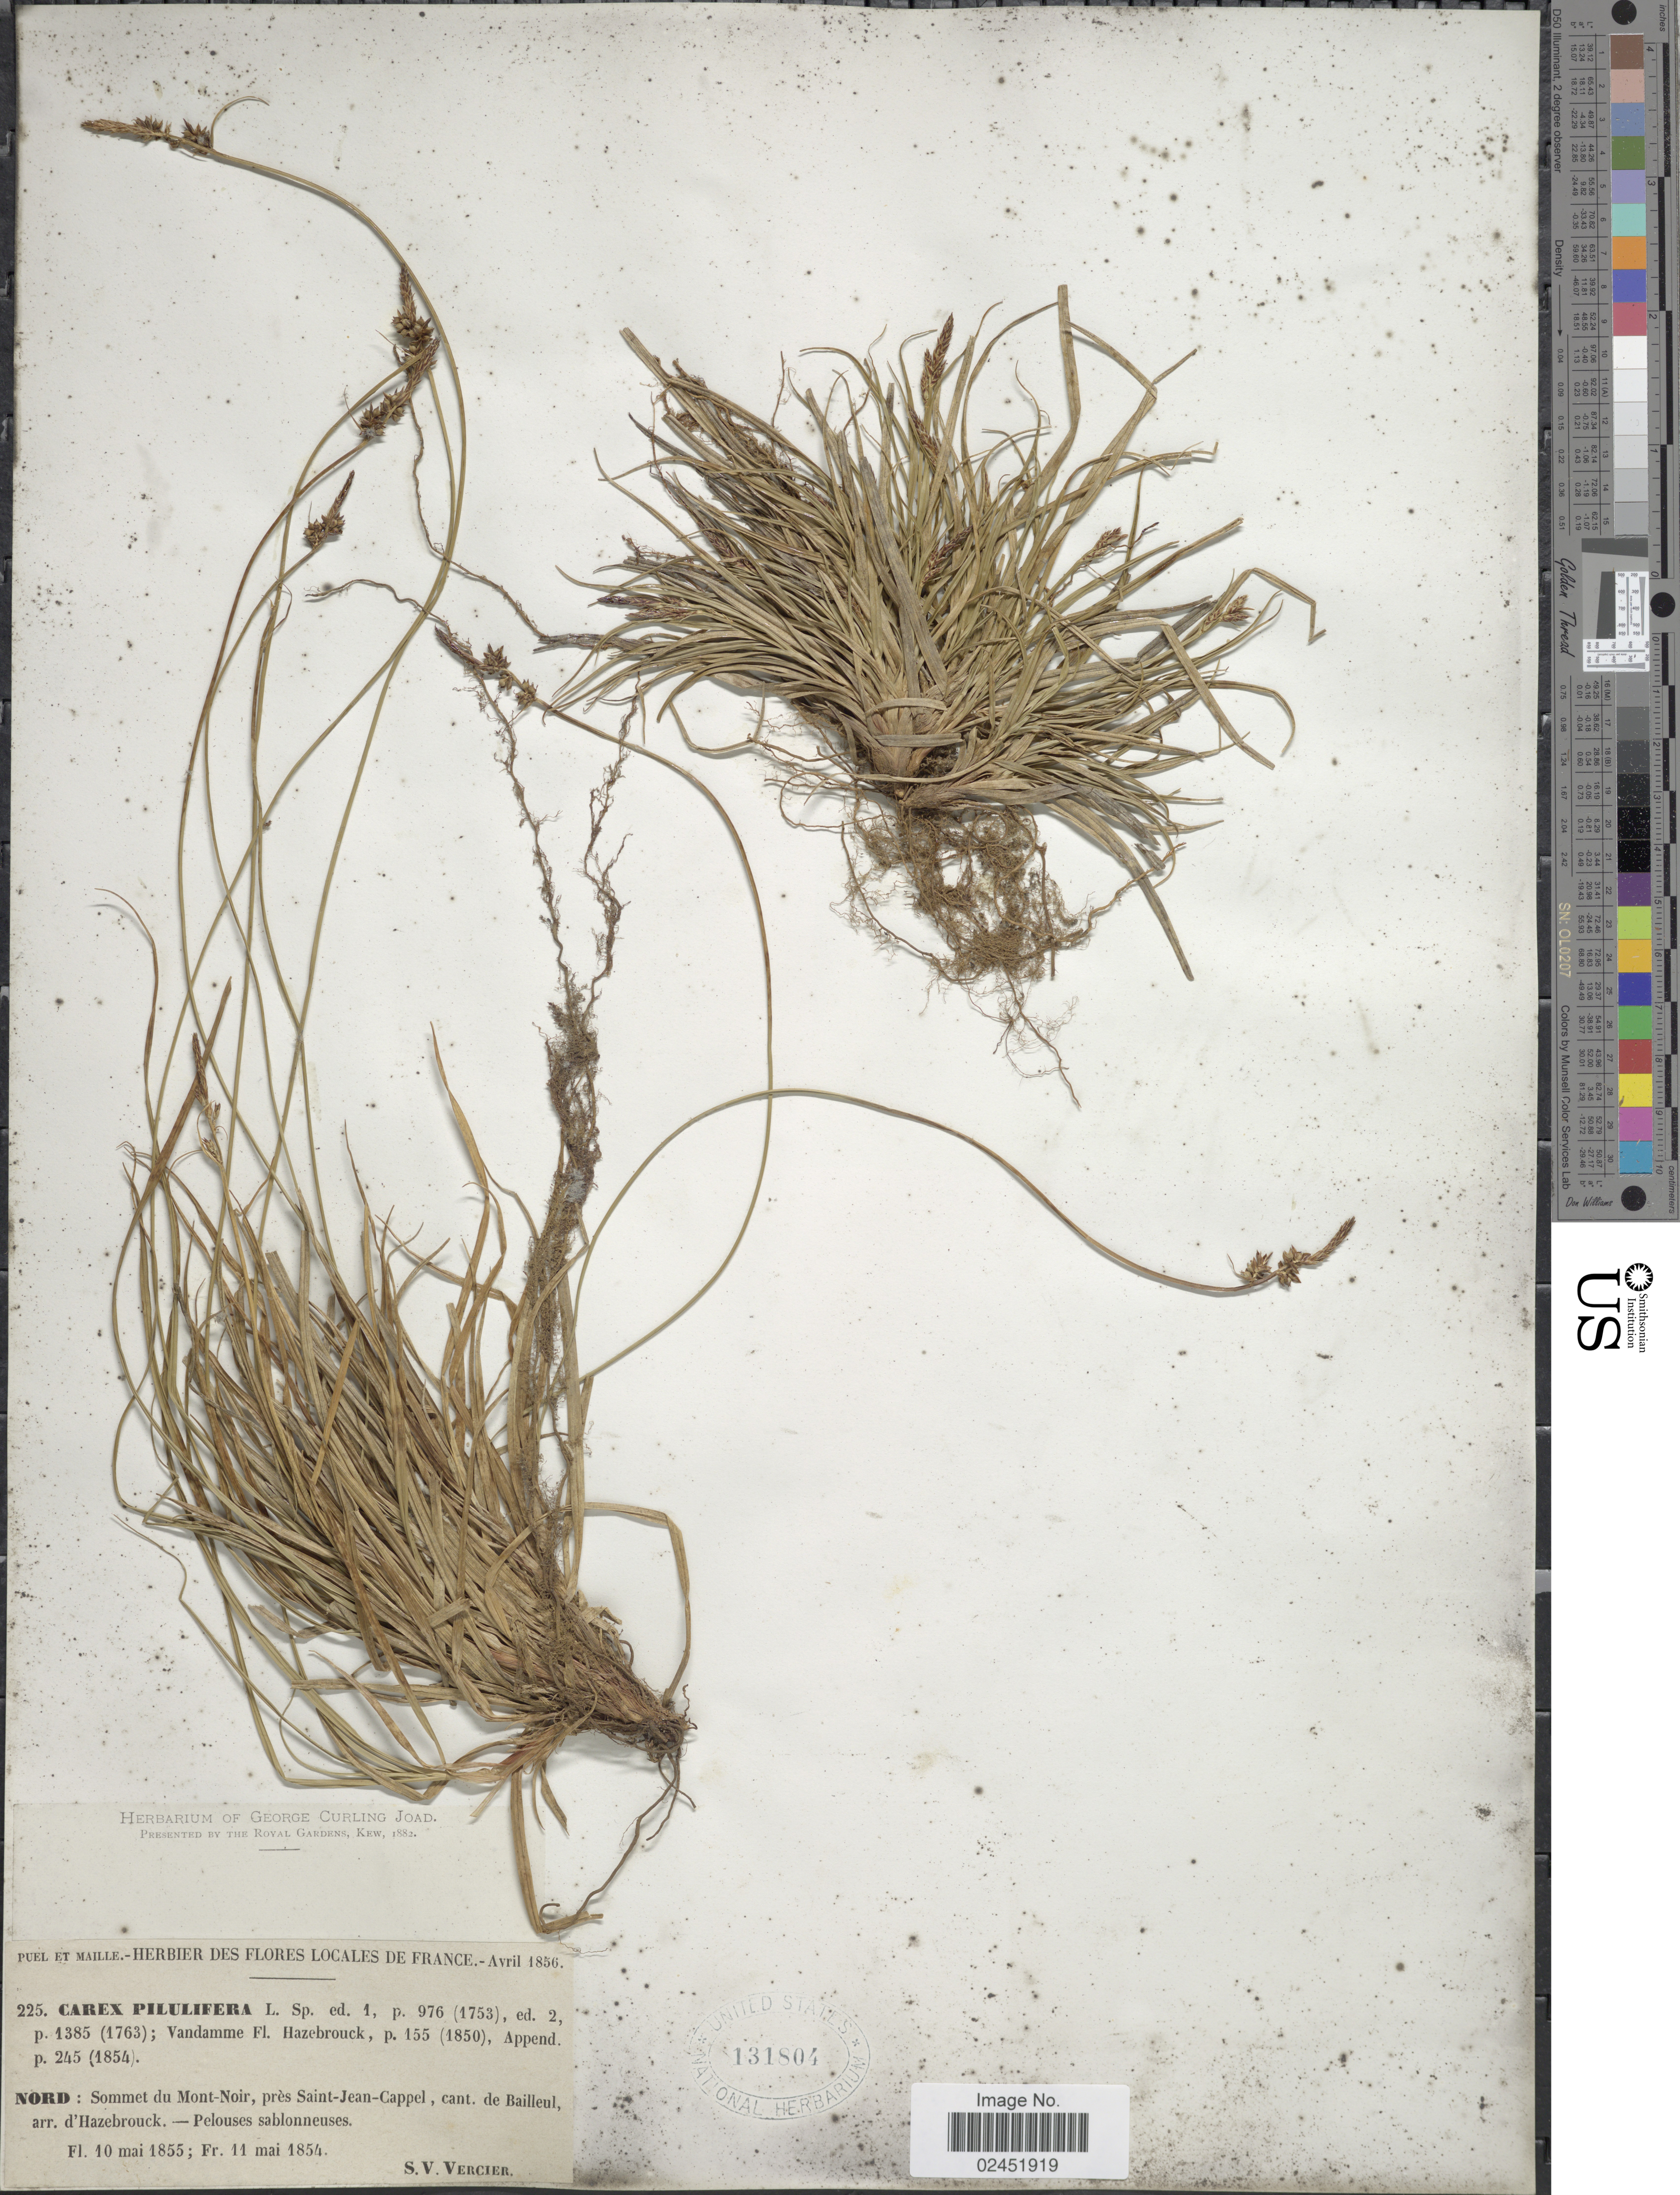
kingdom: Plantae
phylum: Tracheophyta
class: Liliopsida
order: Poales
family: Cyperaceae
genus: Carex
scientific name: Carex pilulifera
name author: L.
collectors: S. Vercier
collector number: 225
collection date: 1854-05-11/1855-05-10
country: France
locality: Nord: Sommet du Mont-Noir, près Saint-Jean-Cappel, cant. de Bailleul, arr. d; Hazebrouck - Pelouses sablonneuses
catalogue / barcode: US 131804